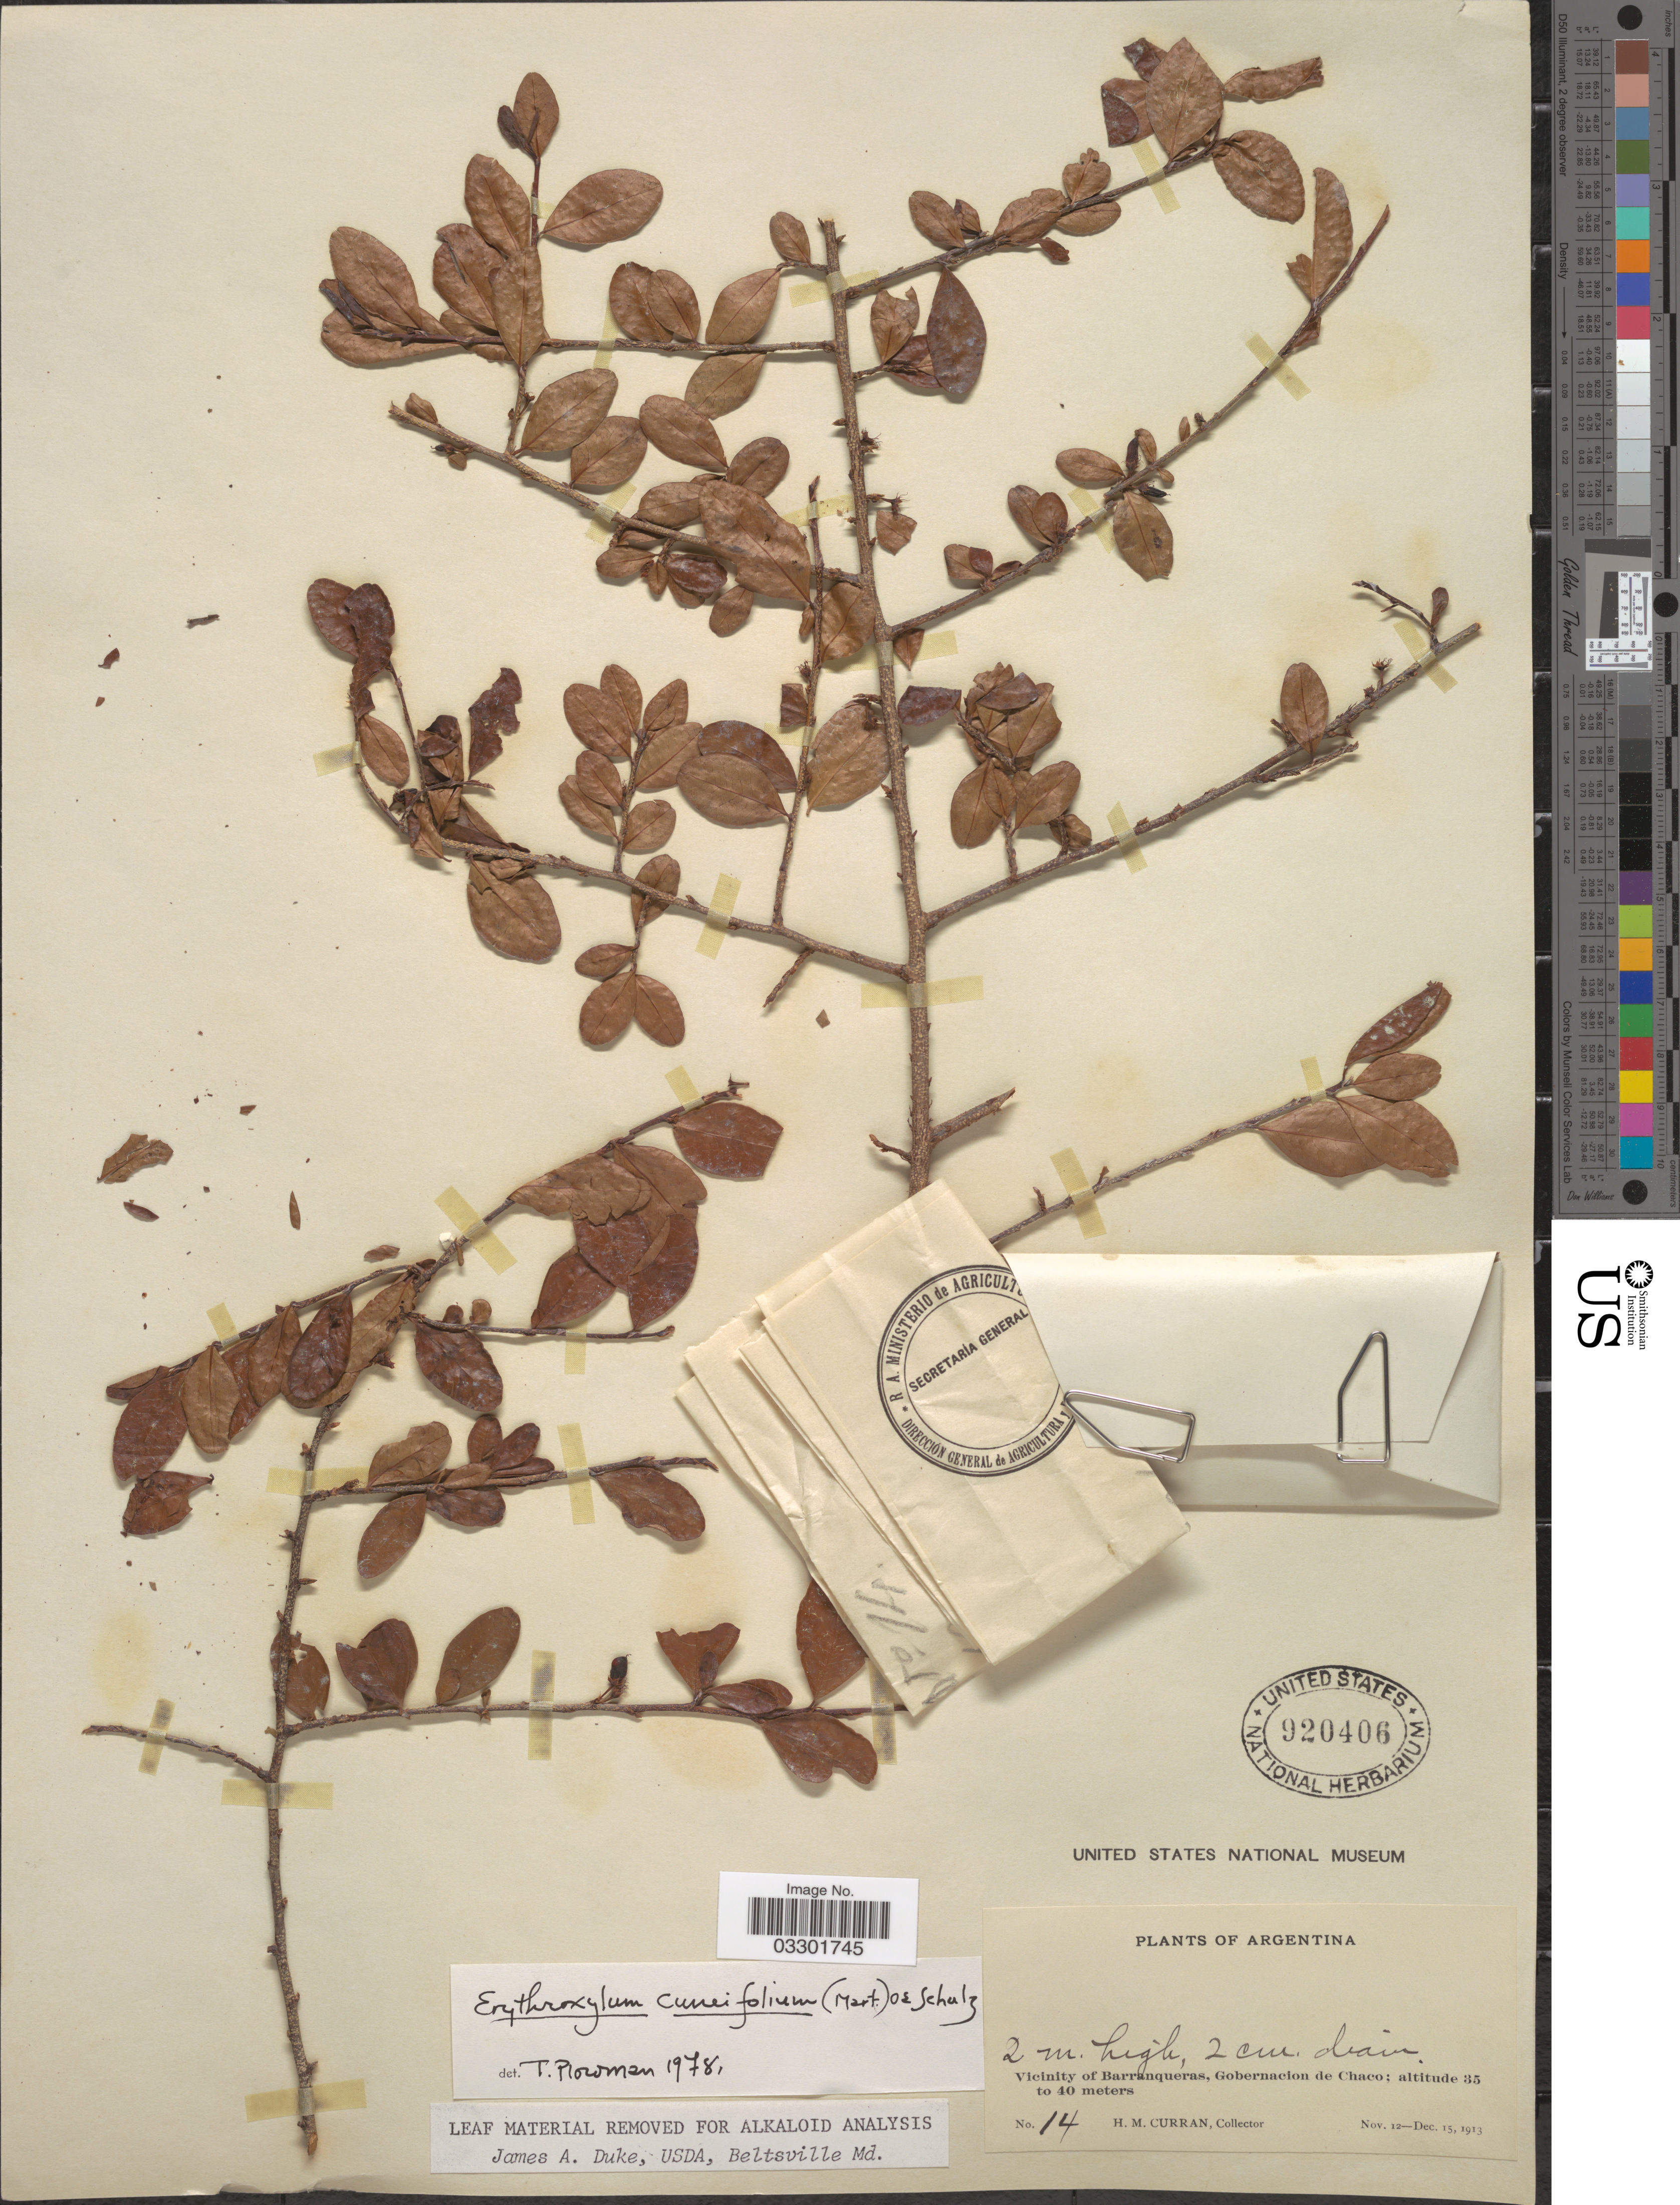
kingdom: Plantae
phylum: Tracheophyta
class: Magnoliopsida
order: Malpighiales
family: Erythroxylaceae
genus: Erythroxylum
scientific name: Erythroxylum cuneifolium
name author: (Mart.) O.E. Schulz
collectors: H. M. Curran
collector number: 14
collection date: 1913-11-12/1913-12-15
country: Argentina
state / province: Chaco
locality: Vicinity of Barranqueras, Gobernacion de Chaco.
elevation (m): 35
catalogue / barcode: US 920406